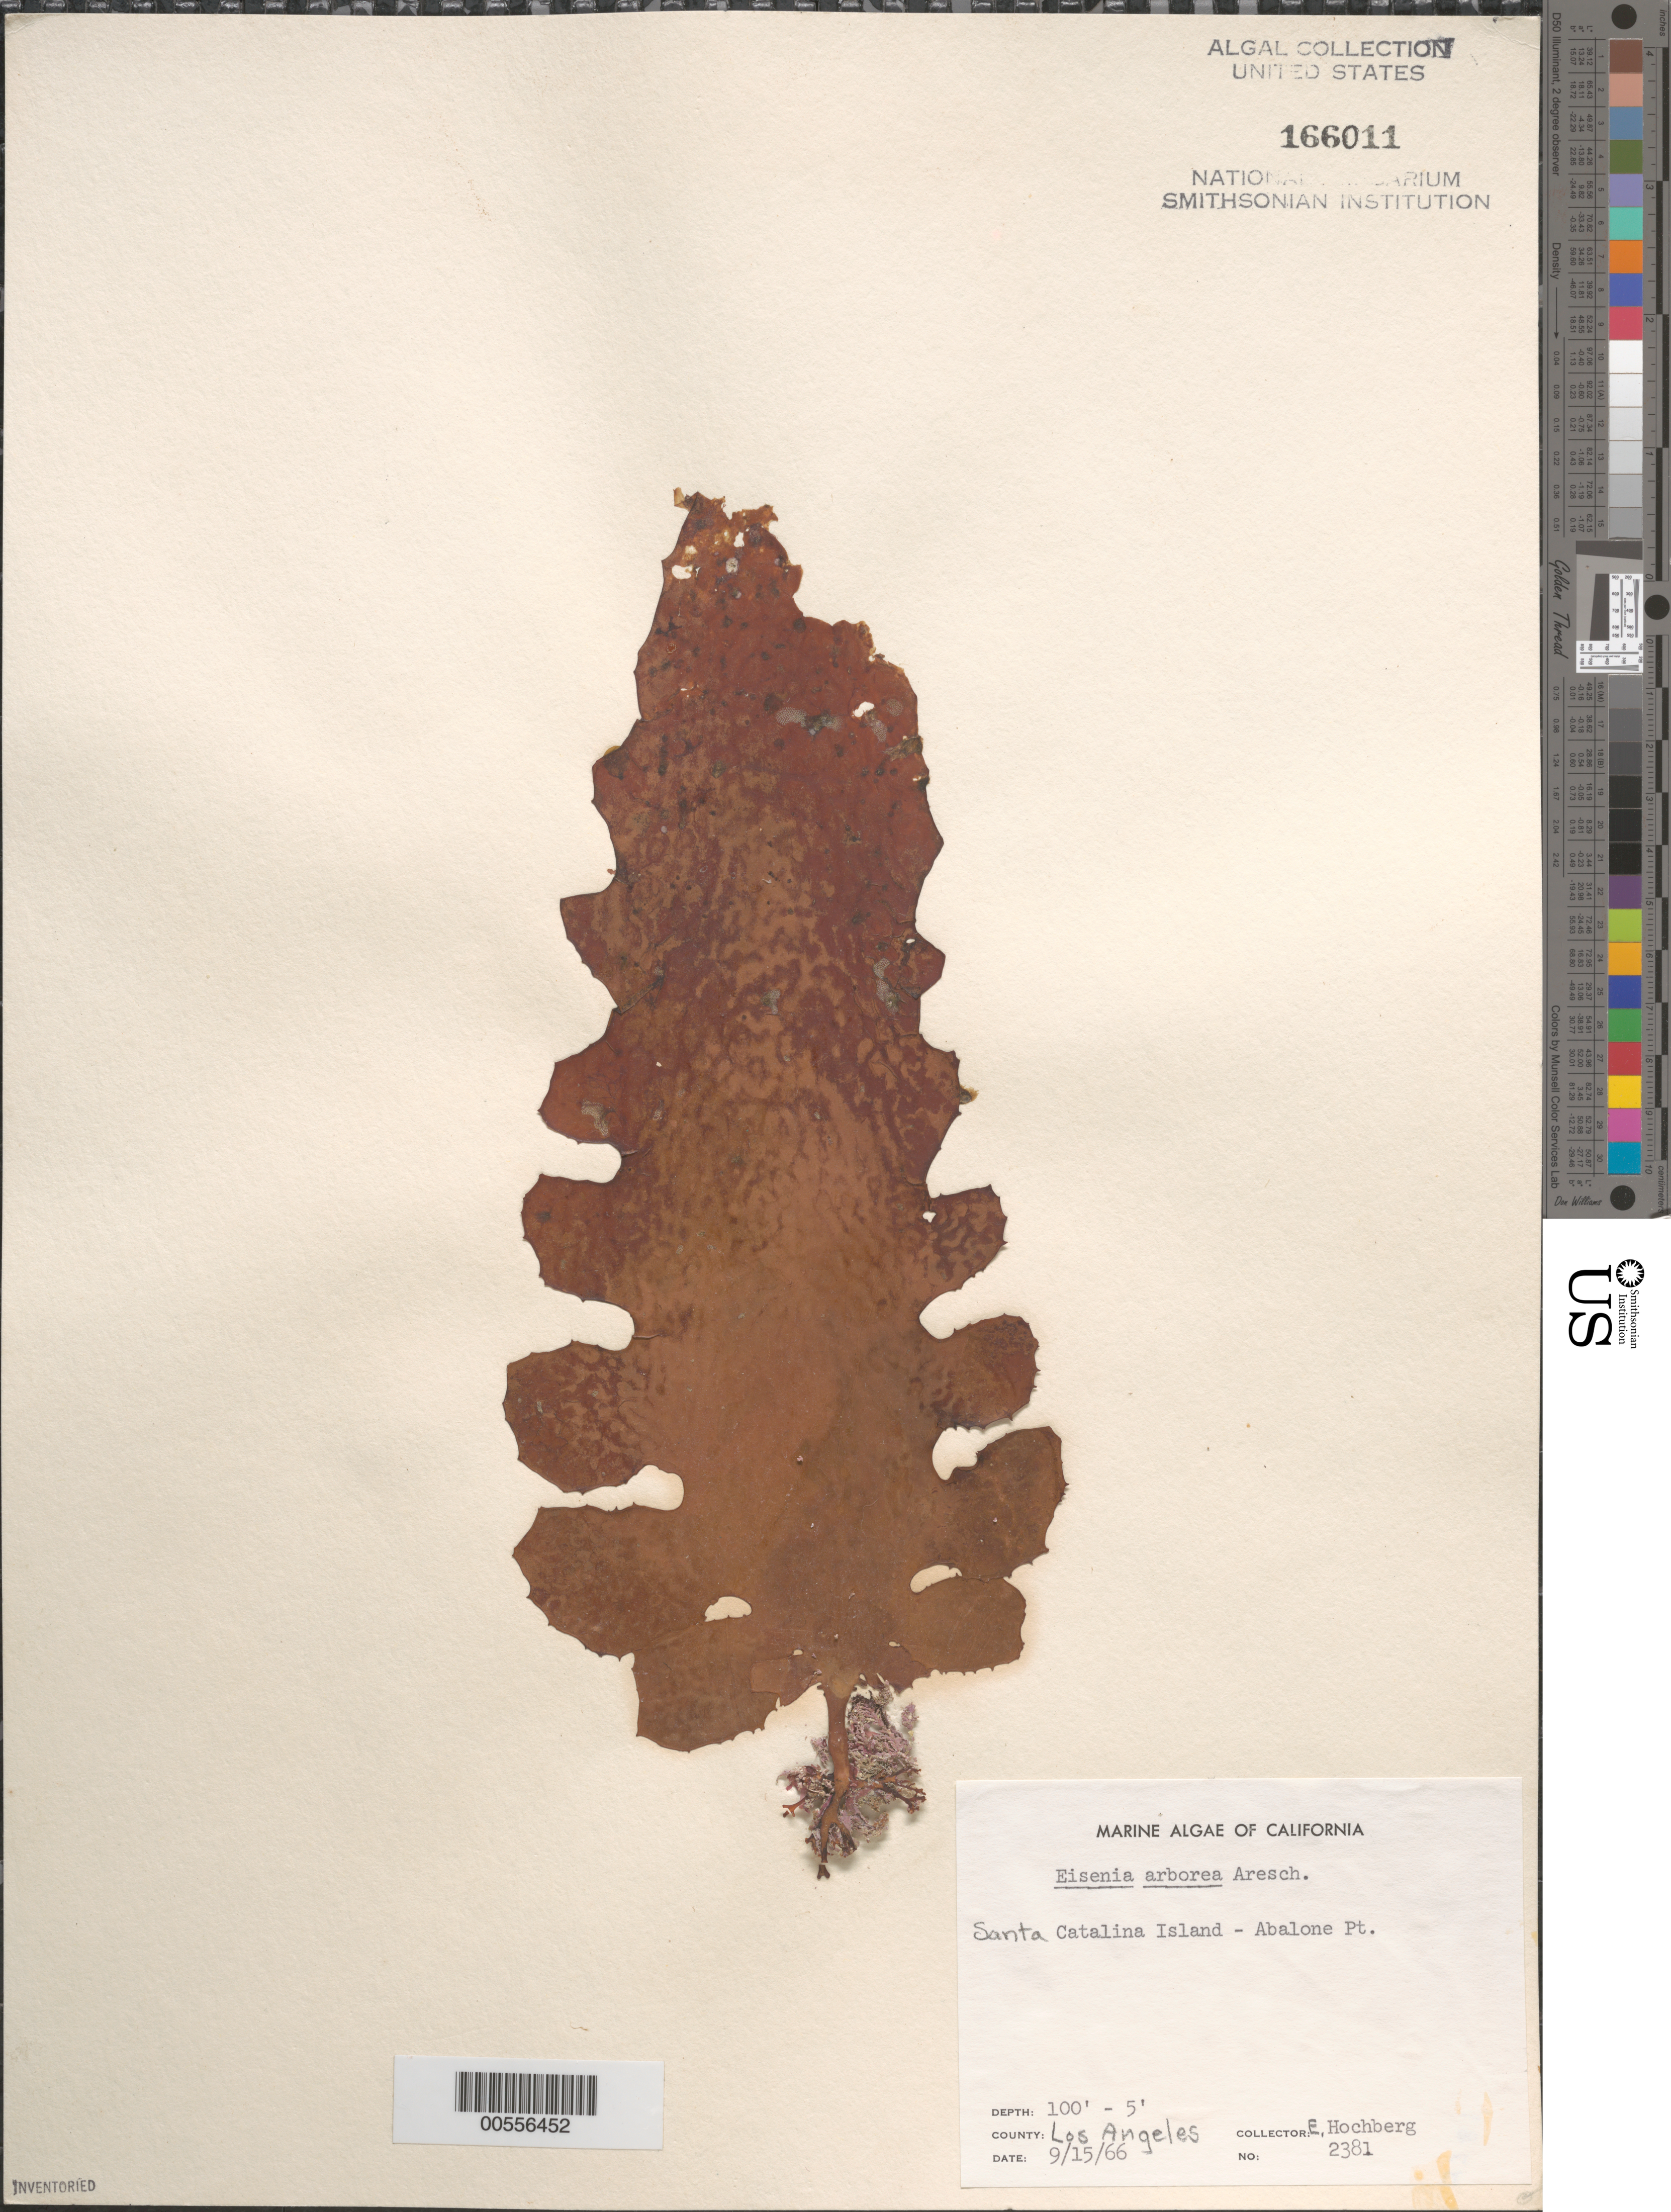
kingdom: Chromista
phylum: Ochrophyta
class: Phaeophyceae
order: Laminariales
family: Lessoniaceae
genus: Eisenia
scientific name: Eisenia arborea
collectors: E. Hochberg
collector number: Neushul 2381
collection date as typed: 15 Sep 1966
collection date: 1966-09-15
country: United States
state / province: California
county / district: Los Angeles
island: Santa Catalina Island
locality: Abalone Point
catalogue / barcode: US 166011